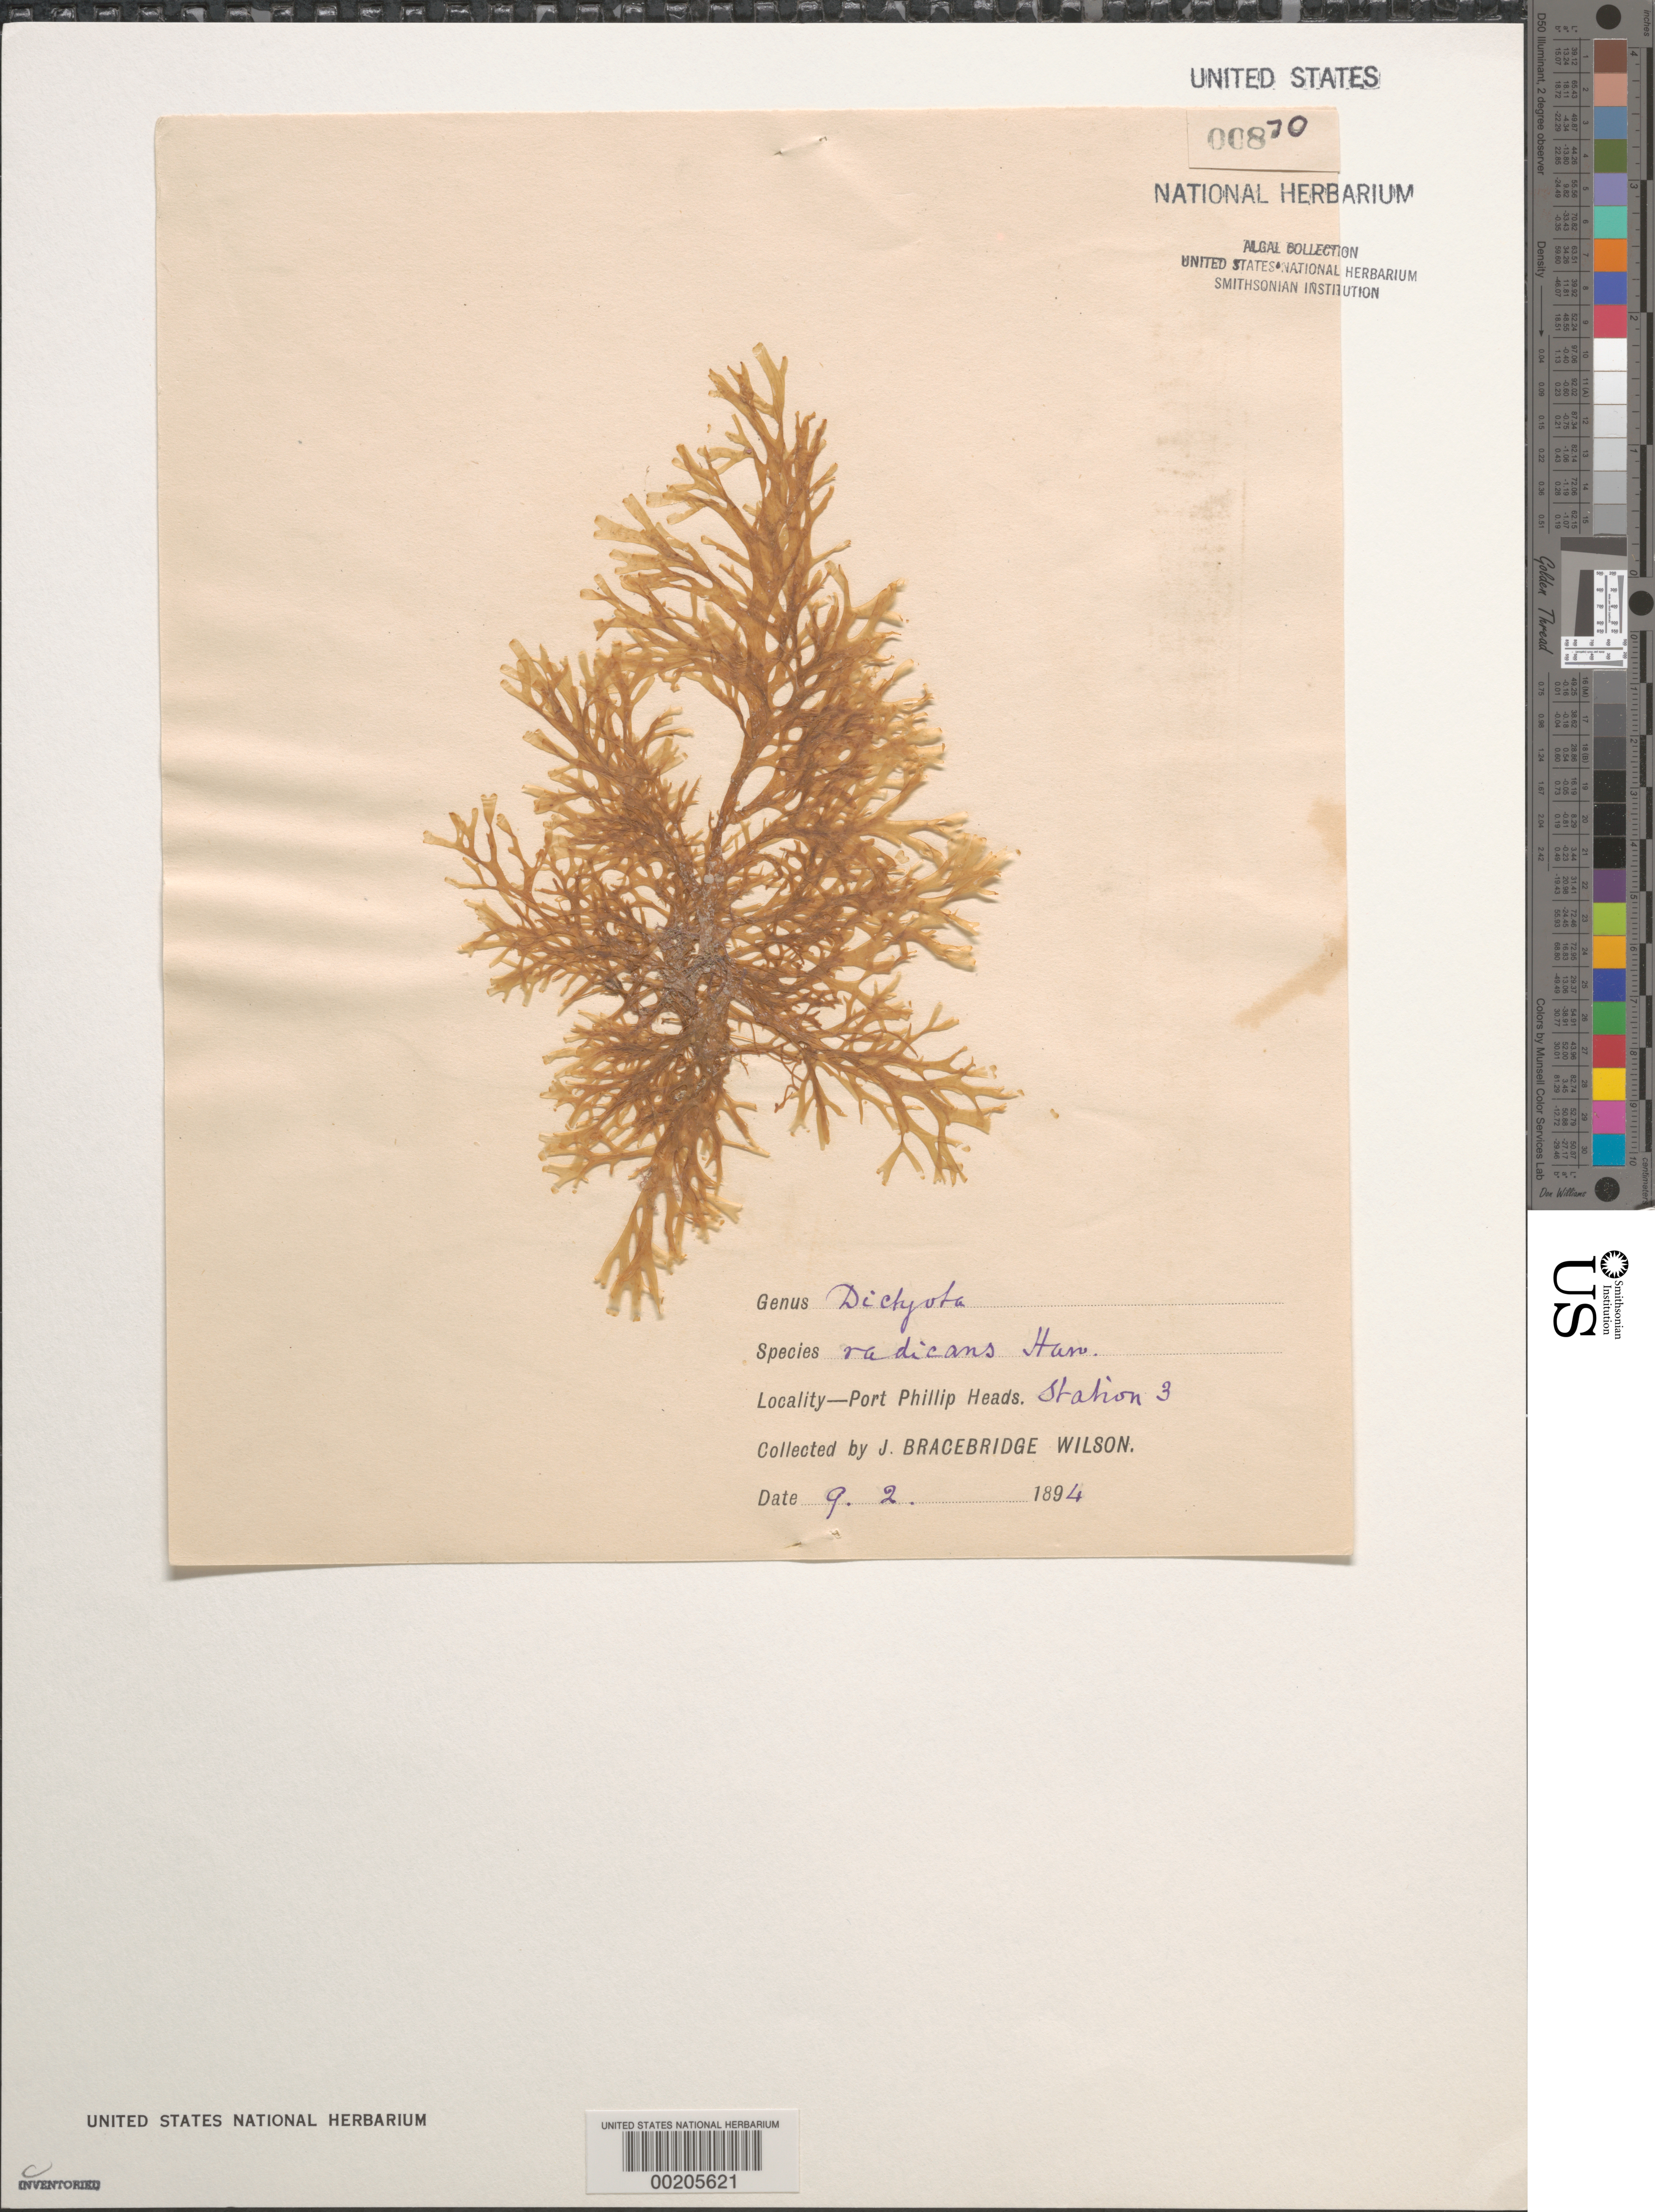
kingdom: Chromista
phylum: Ochrophyta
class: Phaeophyceae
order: Dictyotales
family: Dictyotaceae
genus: Rugulopteryx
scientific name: Rugulopteryx radicans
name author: (Harvey) De Clerck & Coppejans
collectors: J. B. Wilson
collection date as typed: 09 Feb 1894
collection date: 1894-02-09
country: Australia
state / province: Victoria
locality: Port Phillip Heads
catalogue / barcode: US 870